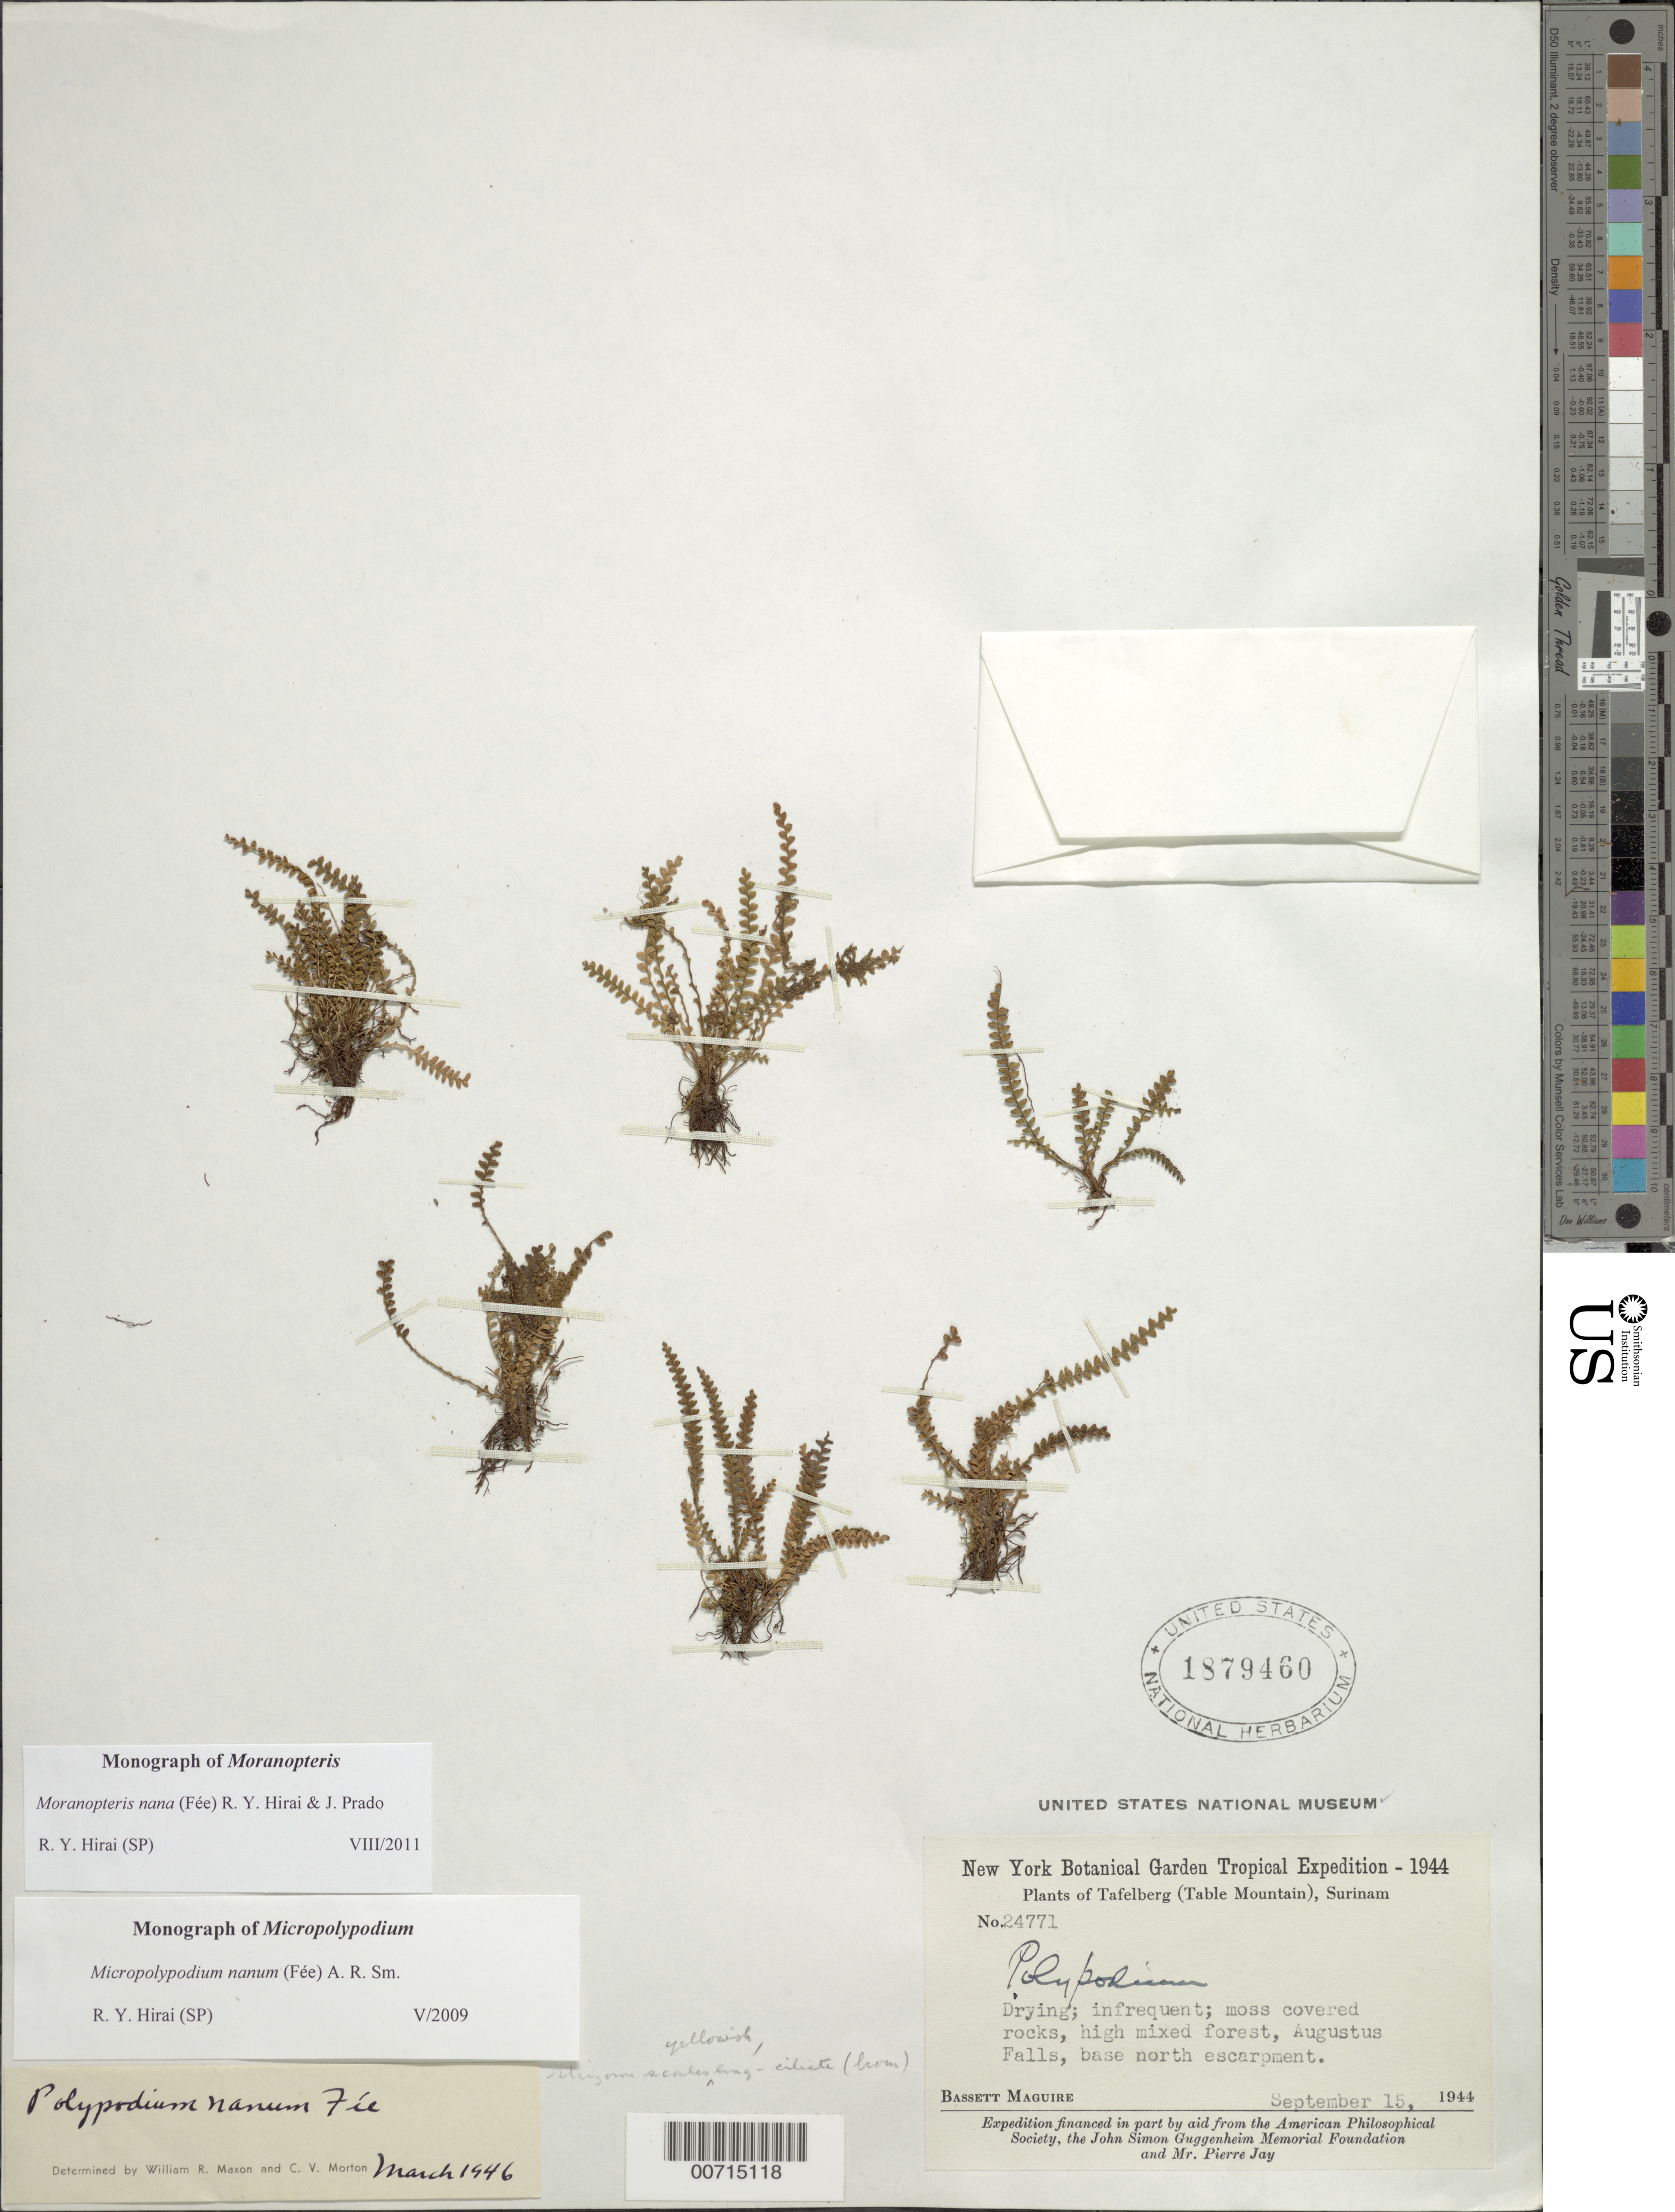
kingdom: Plantae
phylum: Tracheophyta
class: Polypodiopsida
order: Polypodiales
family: Polypodiaceae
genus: Moranopteris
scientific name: Moranopteris nana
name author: (Fée) R. Y. Hirai & J. Prado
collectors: B. Maguire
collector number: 24771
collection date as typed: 15-Sep-44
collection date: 1944-09-15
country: Suriname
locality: Tafelberg (Table Mountain), Augustus Falls, base of N escarpment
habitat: High mixed forest, moss covered rocks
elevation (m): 390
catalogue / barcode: US 1879460